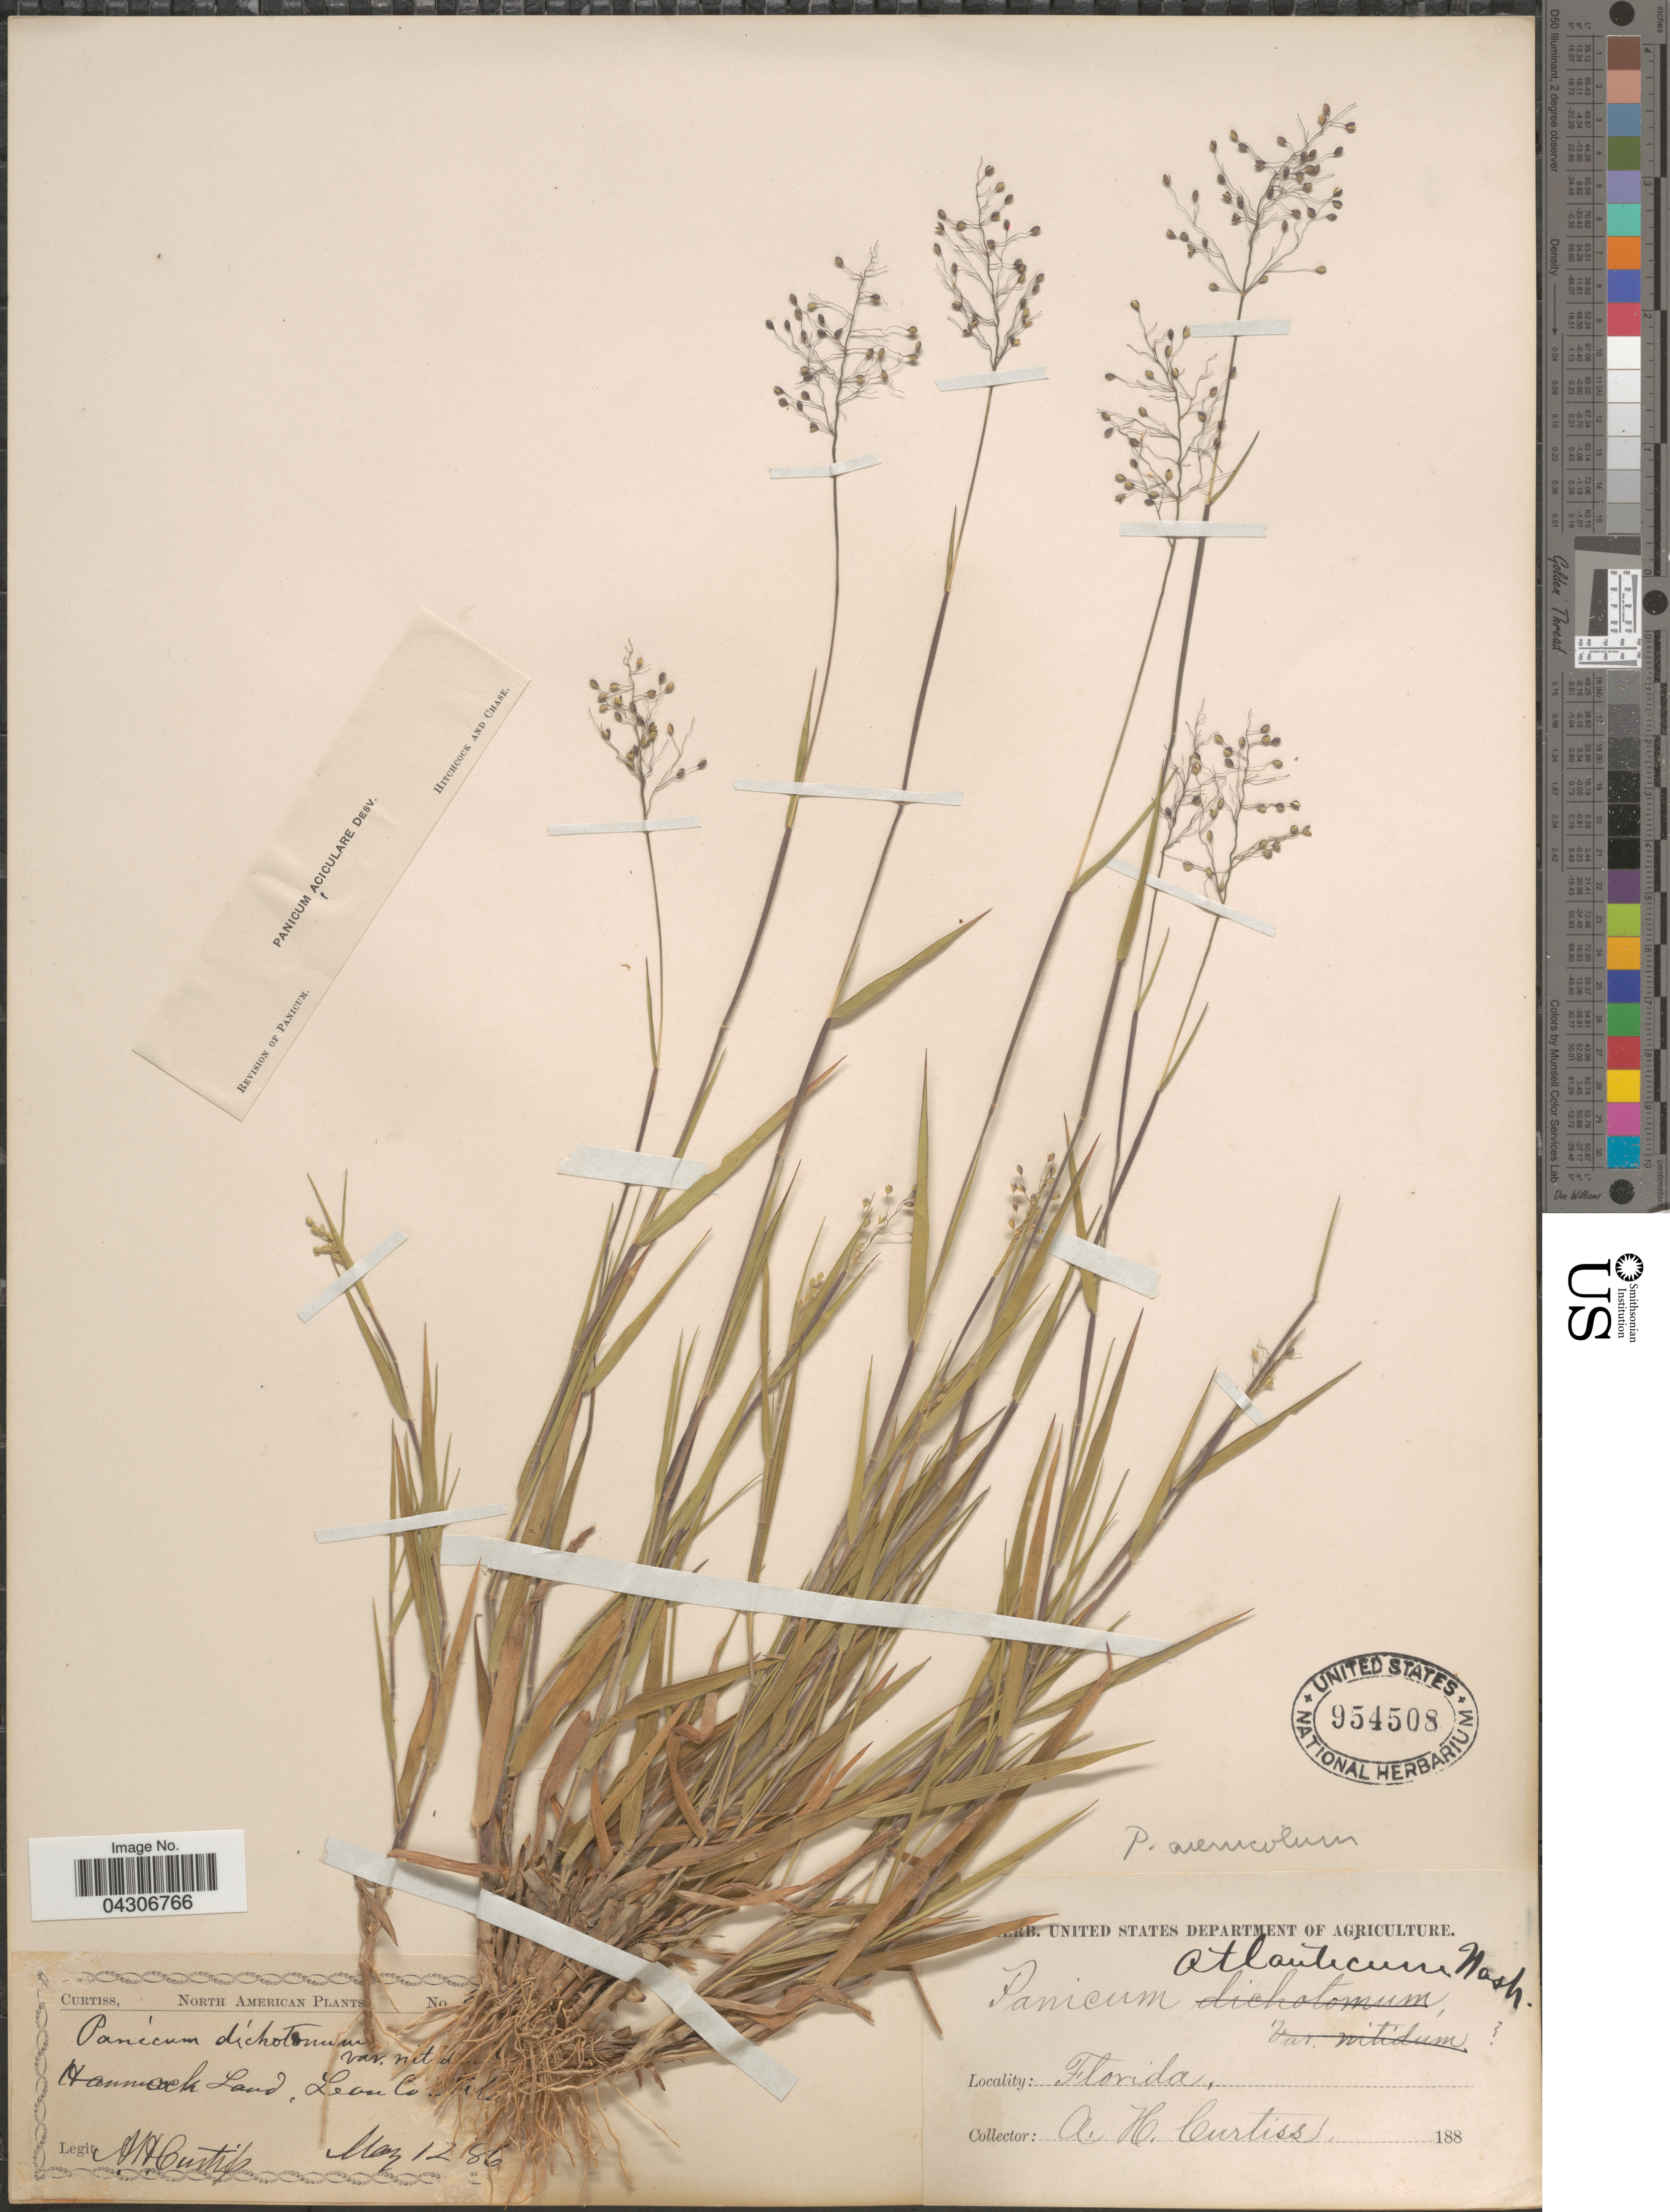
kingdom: Plantae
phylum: Tracheophyta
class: Liliopsida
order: Poales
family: Poaceae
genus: Dichanthelium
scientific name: Dichanthelium aciculare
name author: (Desv. ex Poir.) Gould & C.A. Clark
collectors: A. H. Curtiss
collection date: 1886-05-12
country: United States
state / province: Florida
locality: Hammock Land, Leon Co.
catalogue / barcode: US 954508